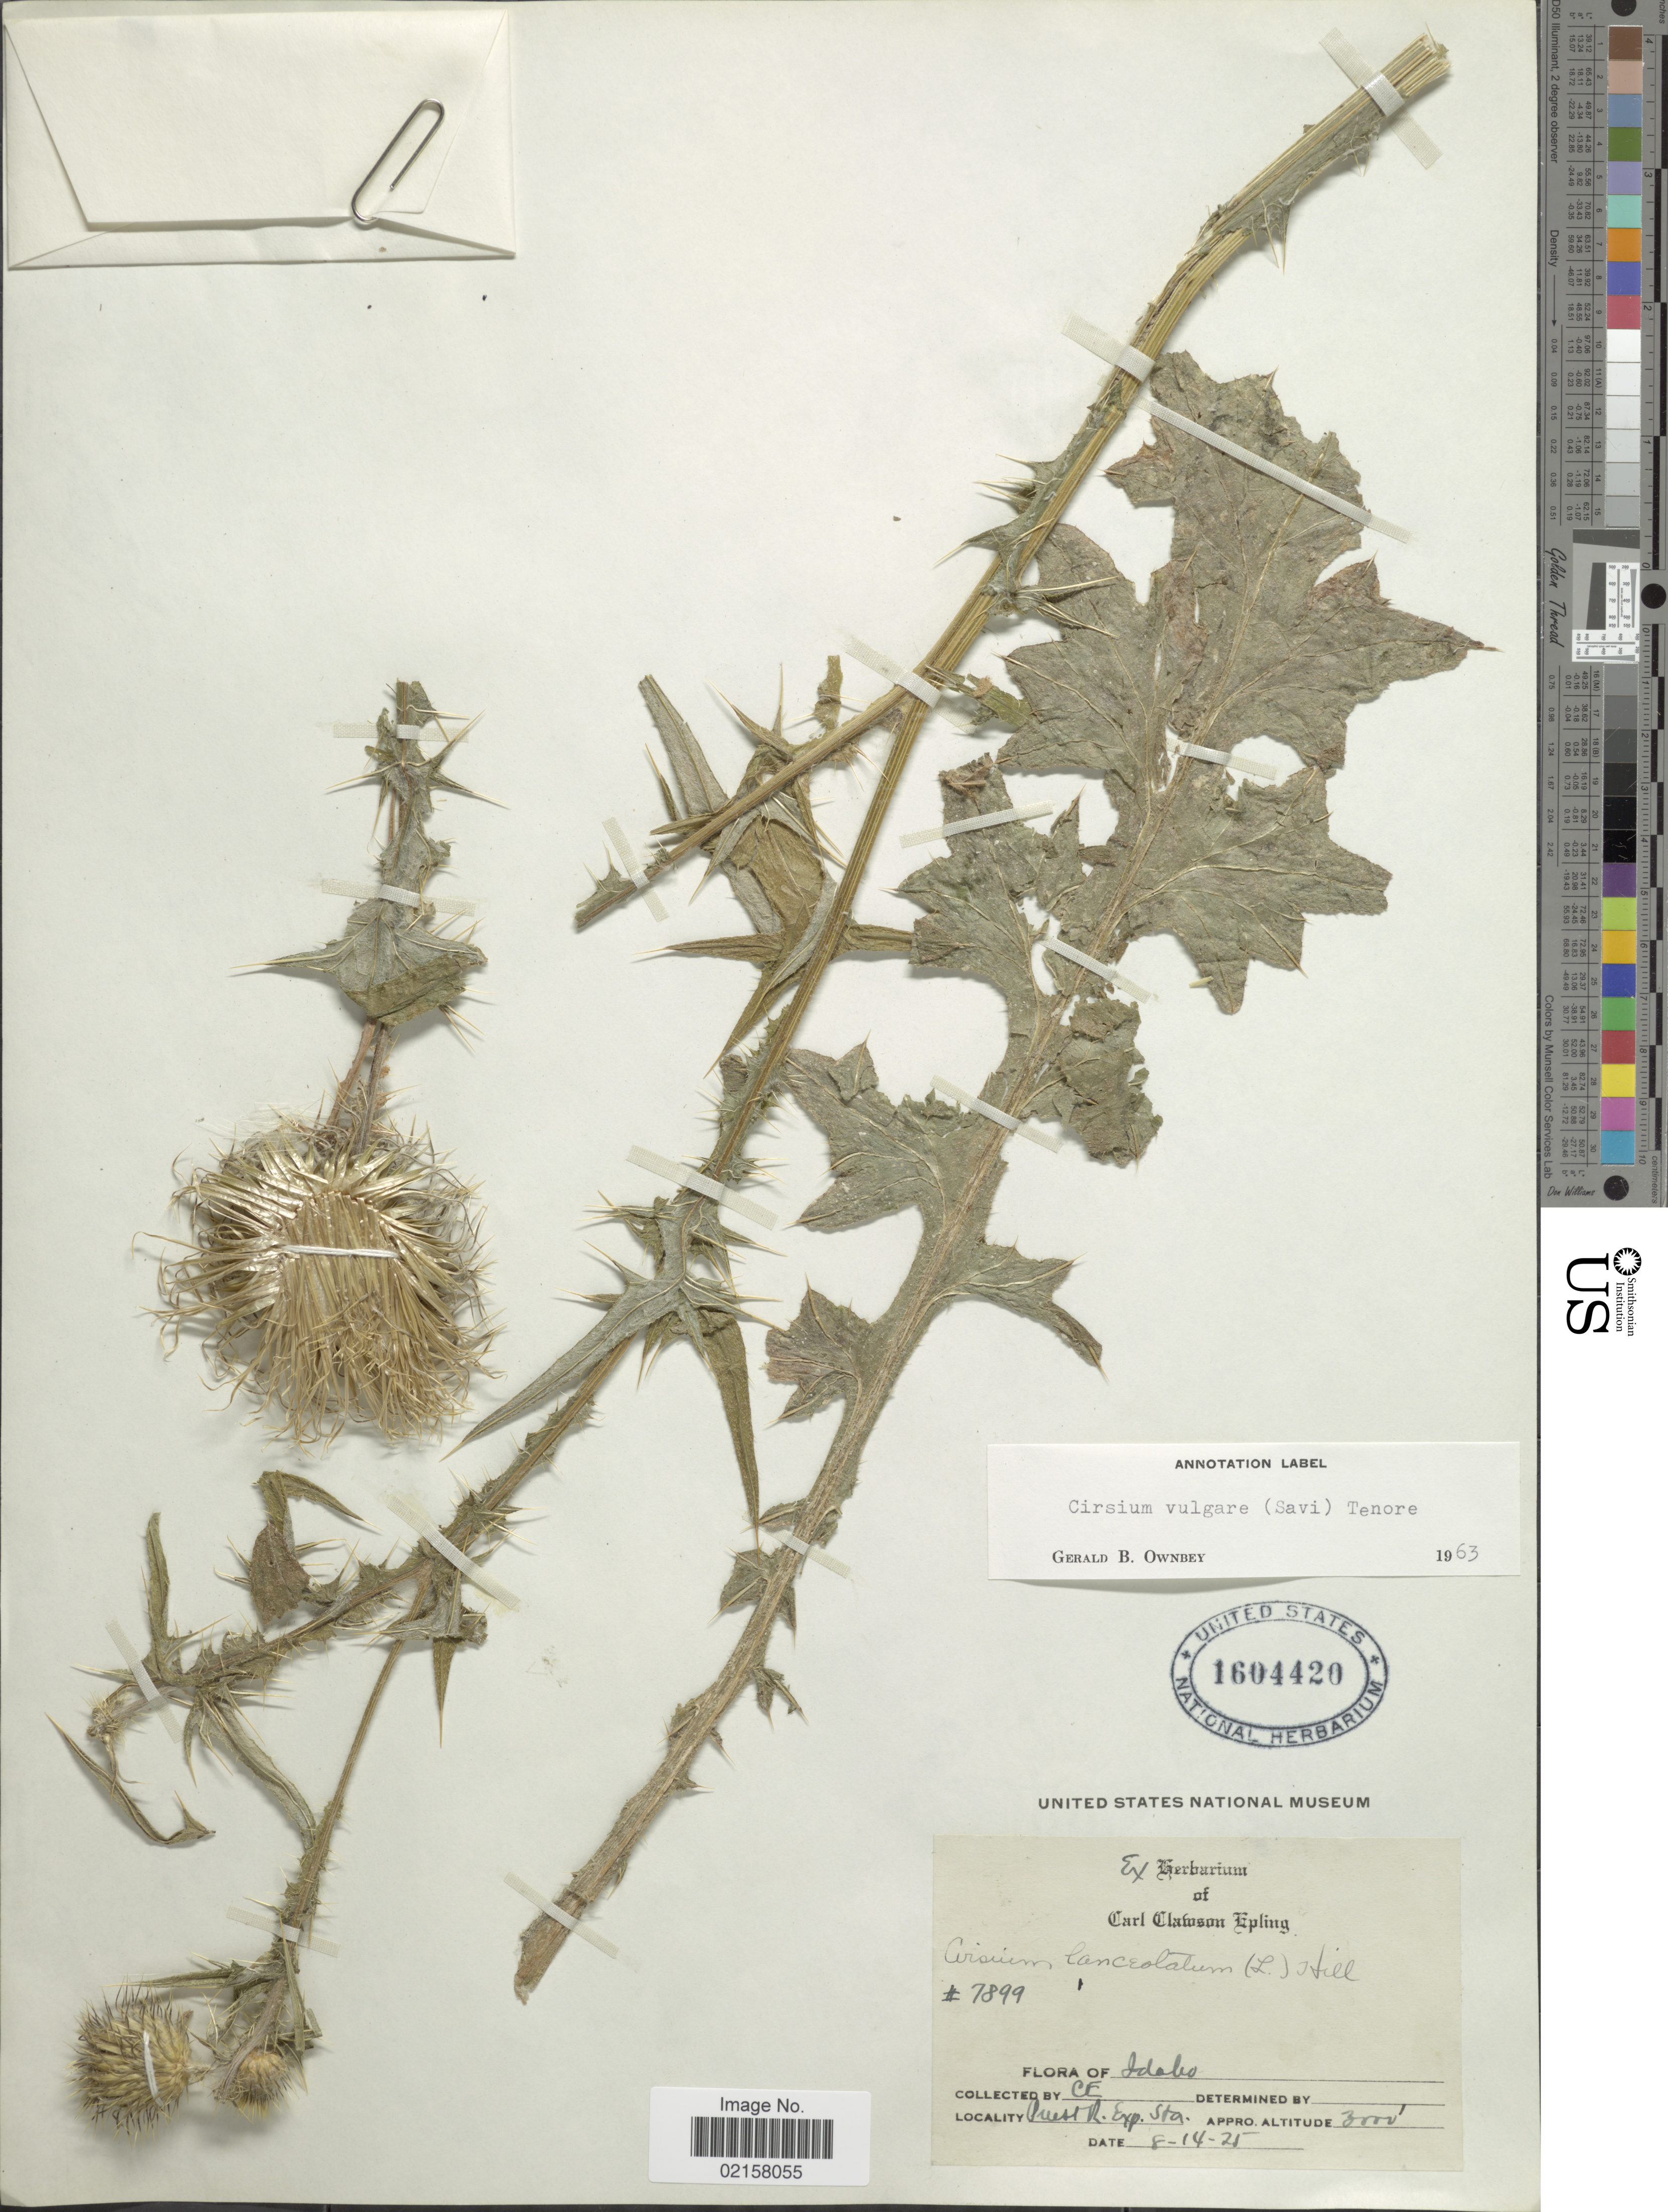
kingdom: Plantae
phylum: Tracheophyta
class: Magnoliopsida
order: Asterales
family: Asteraceae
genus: Cirsium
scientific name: Cirsium vulgare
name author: (Savi) Ten.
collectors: C. C. Epling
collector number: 7899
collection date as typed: Transcribed d/m/y: 14/8/25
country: United States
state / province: Idaho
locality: Priest R. Exp. Sta.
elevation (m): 914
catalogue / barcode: US 1604420